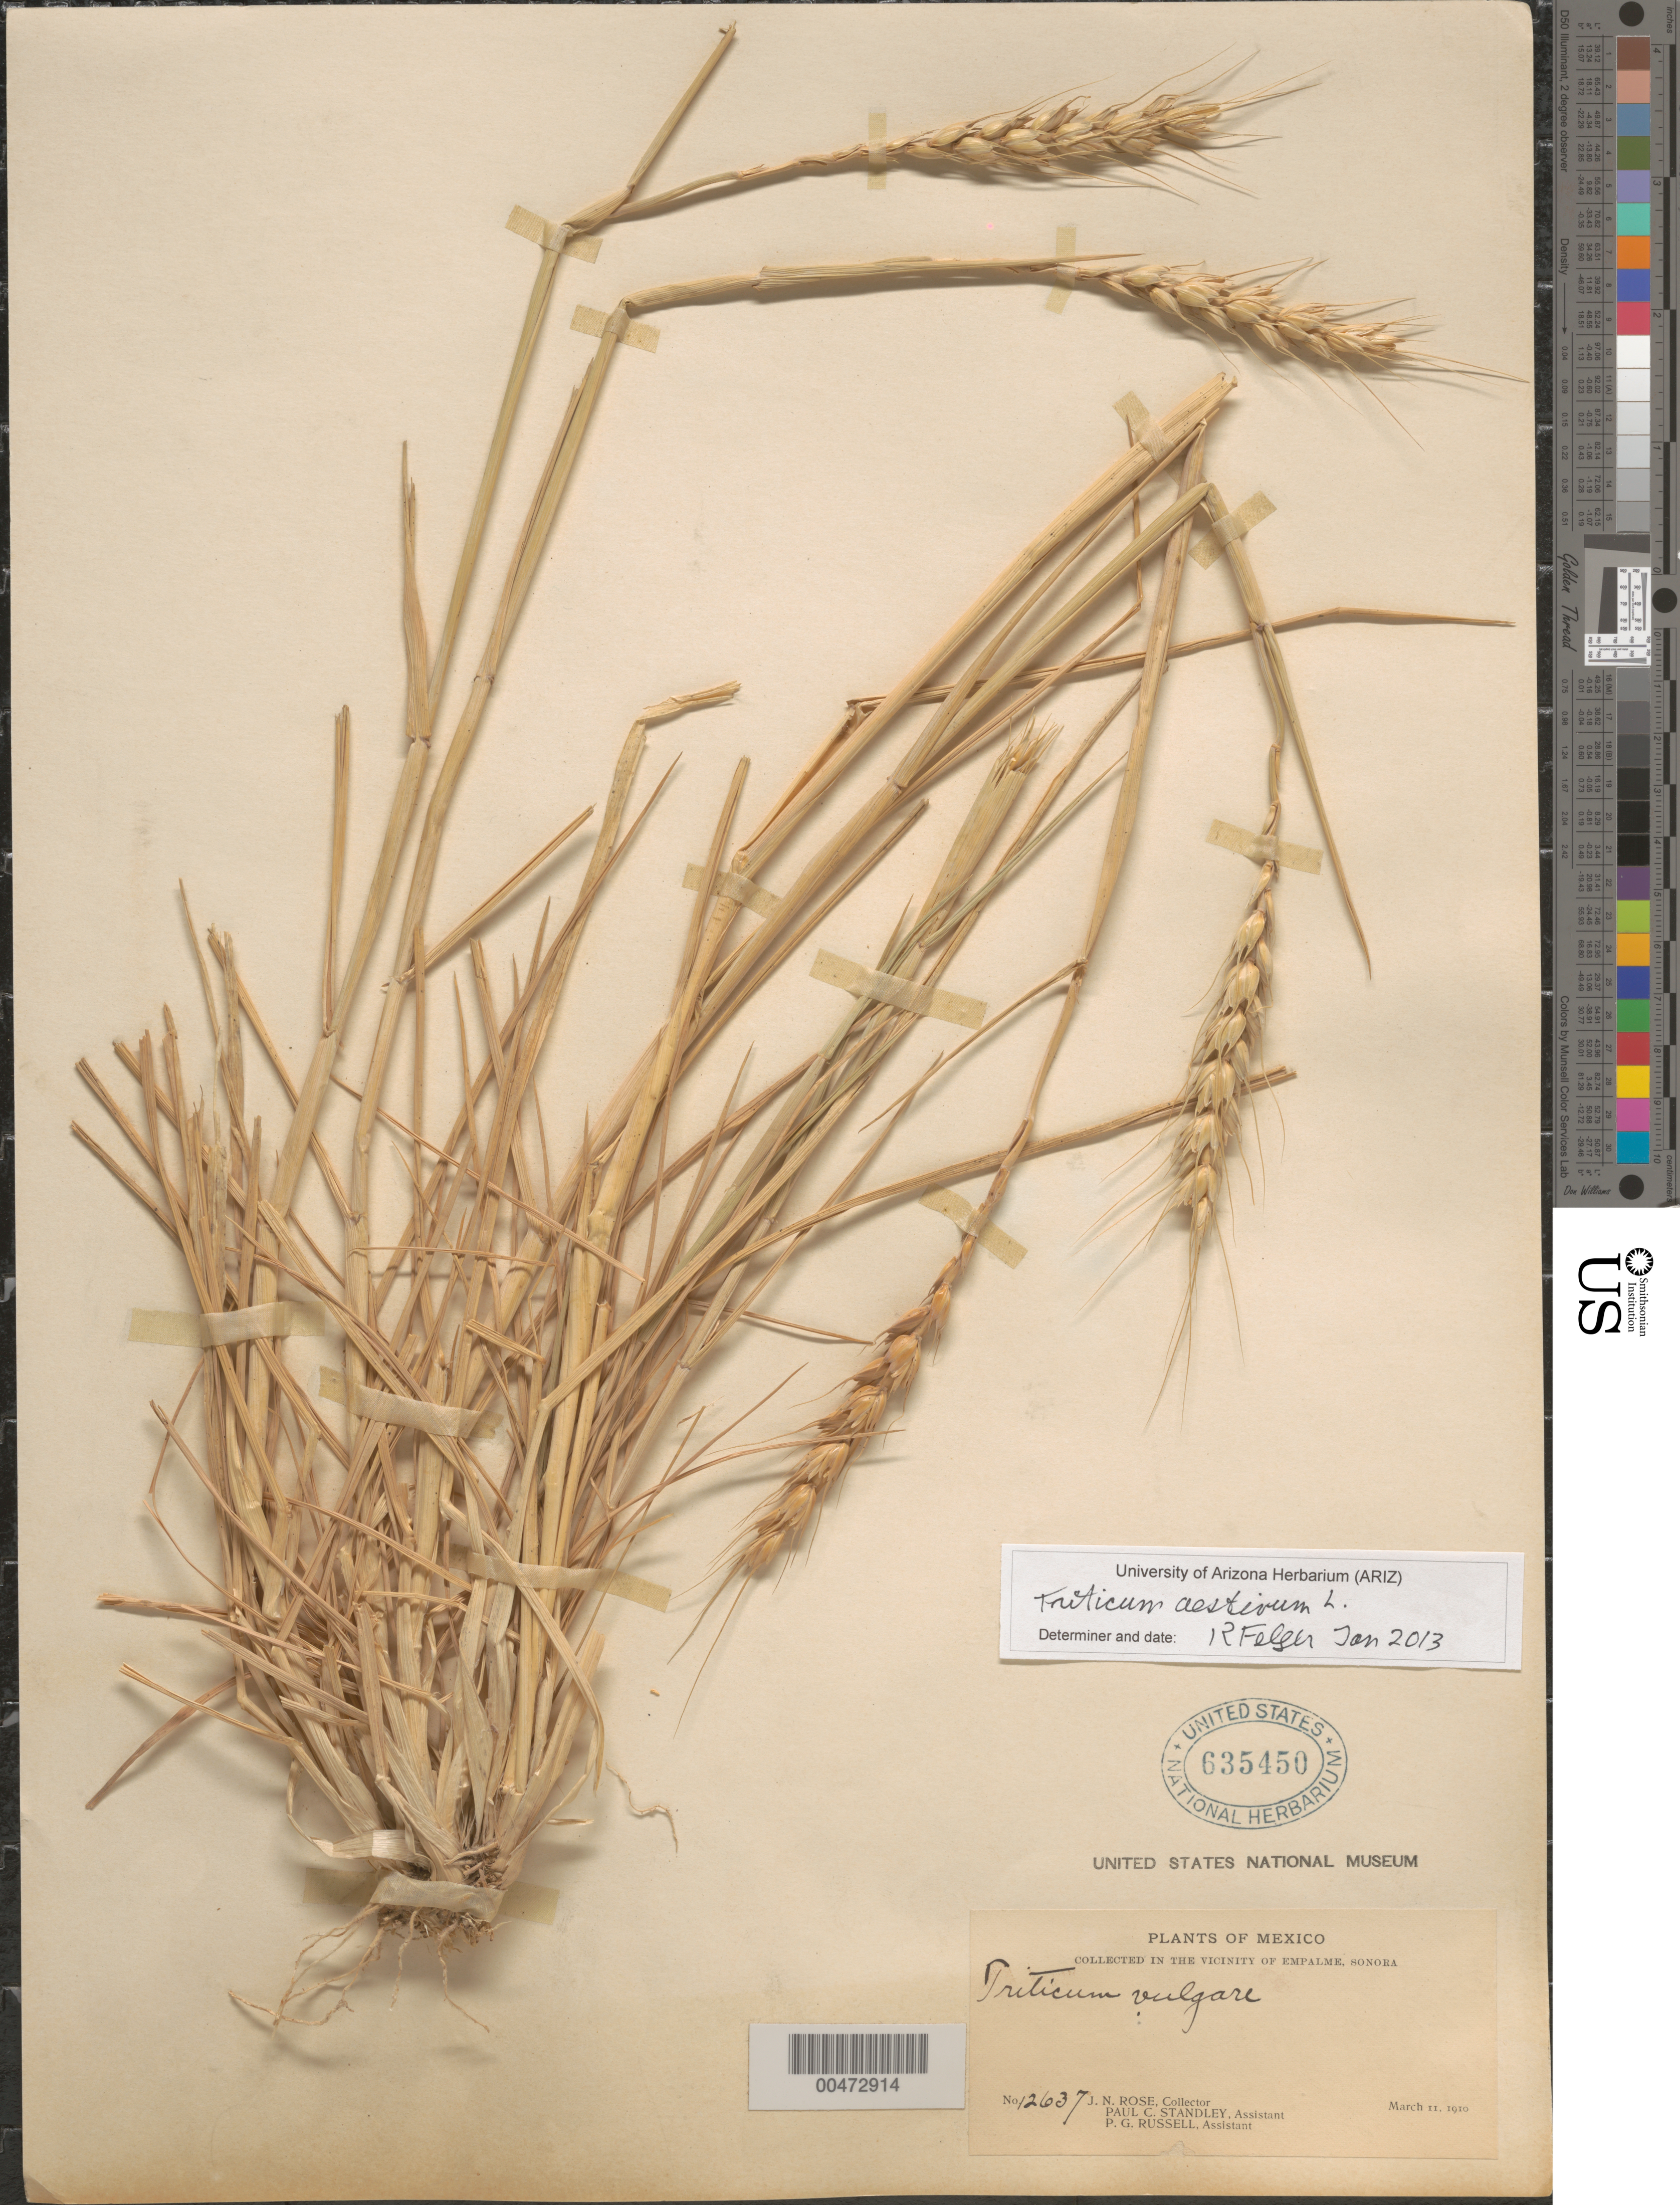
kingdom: Plantae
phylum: Tracheophyta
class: Liliopsida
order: Poales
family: Poaceae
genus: Triticum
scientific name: Triticum aestivum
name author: L.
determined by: Felger, R. S.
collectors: J. N. Rose, P. C. Standley & P. G. Russell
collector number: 12637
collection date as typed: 11 Mar 1910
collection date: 1910-03-11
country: Mexico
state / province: Sonora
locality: Vicinity of Empalme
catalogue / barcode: US 635450